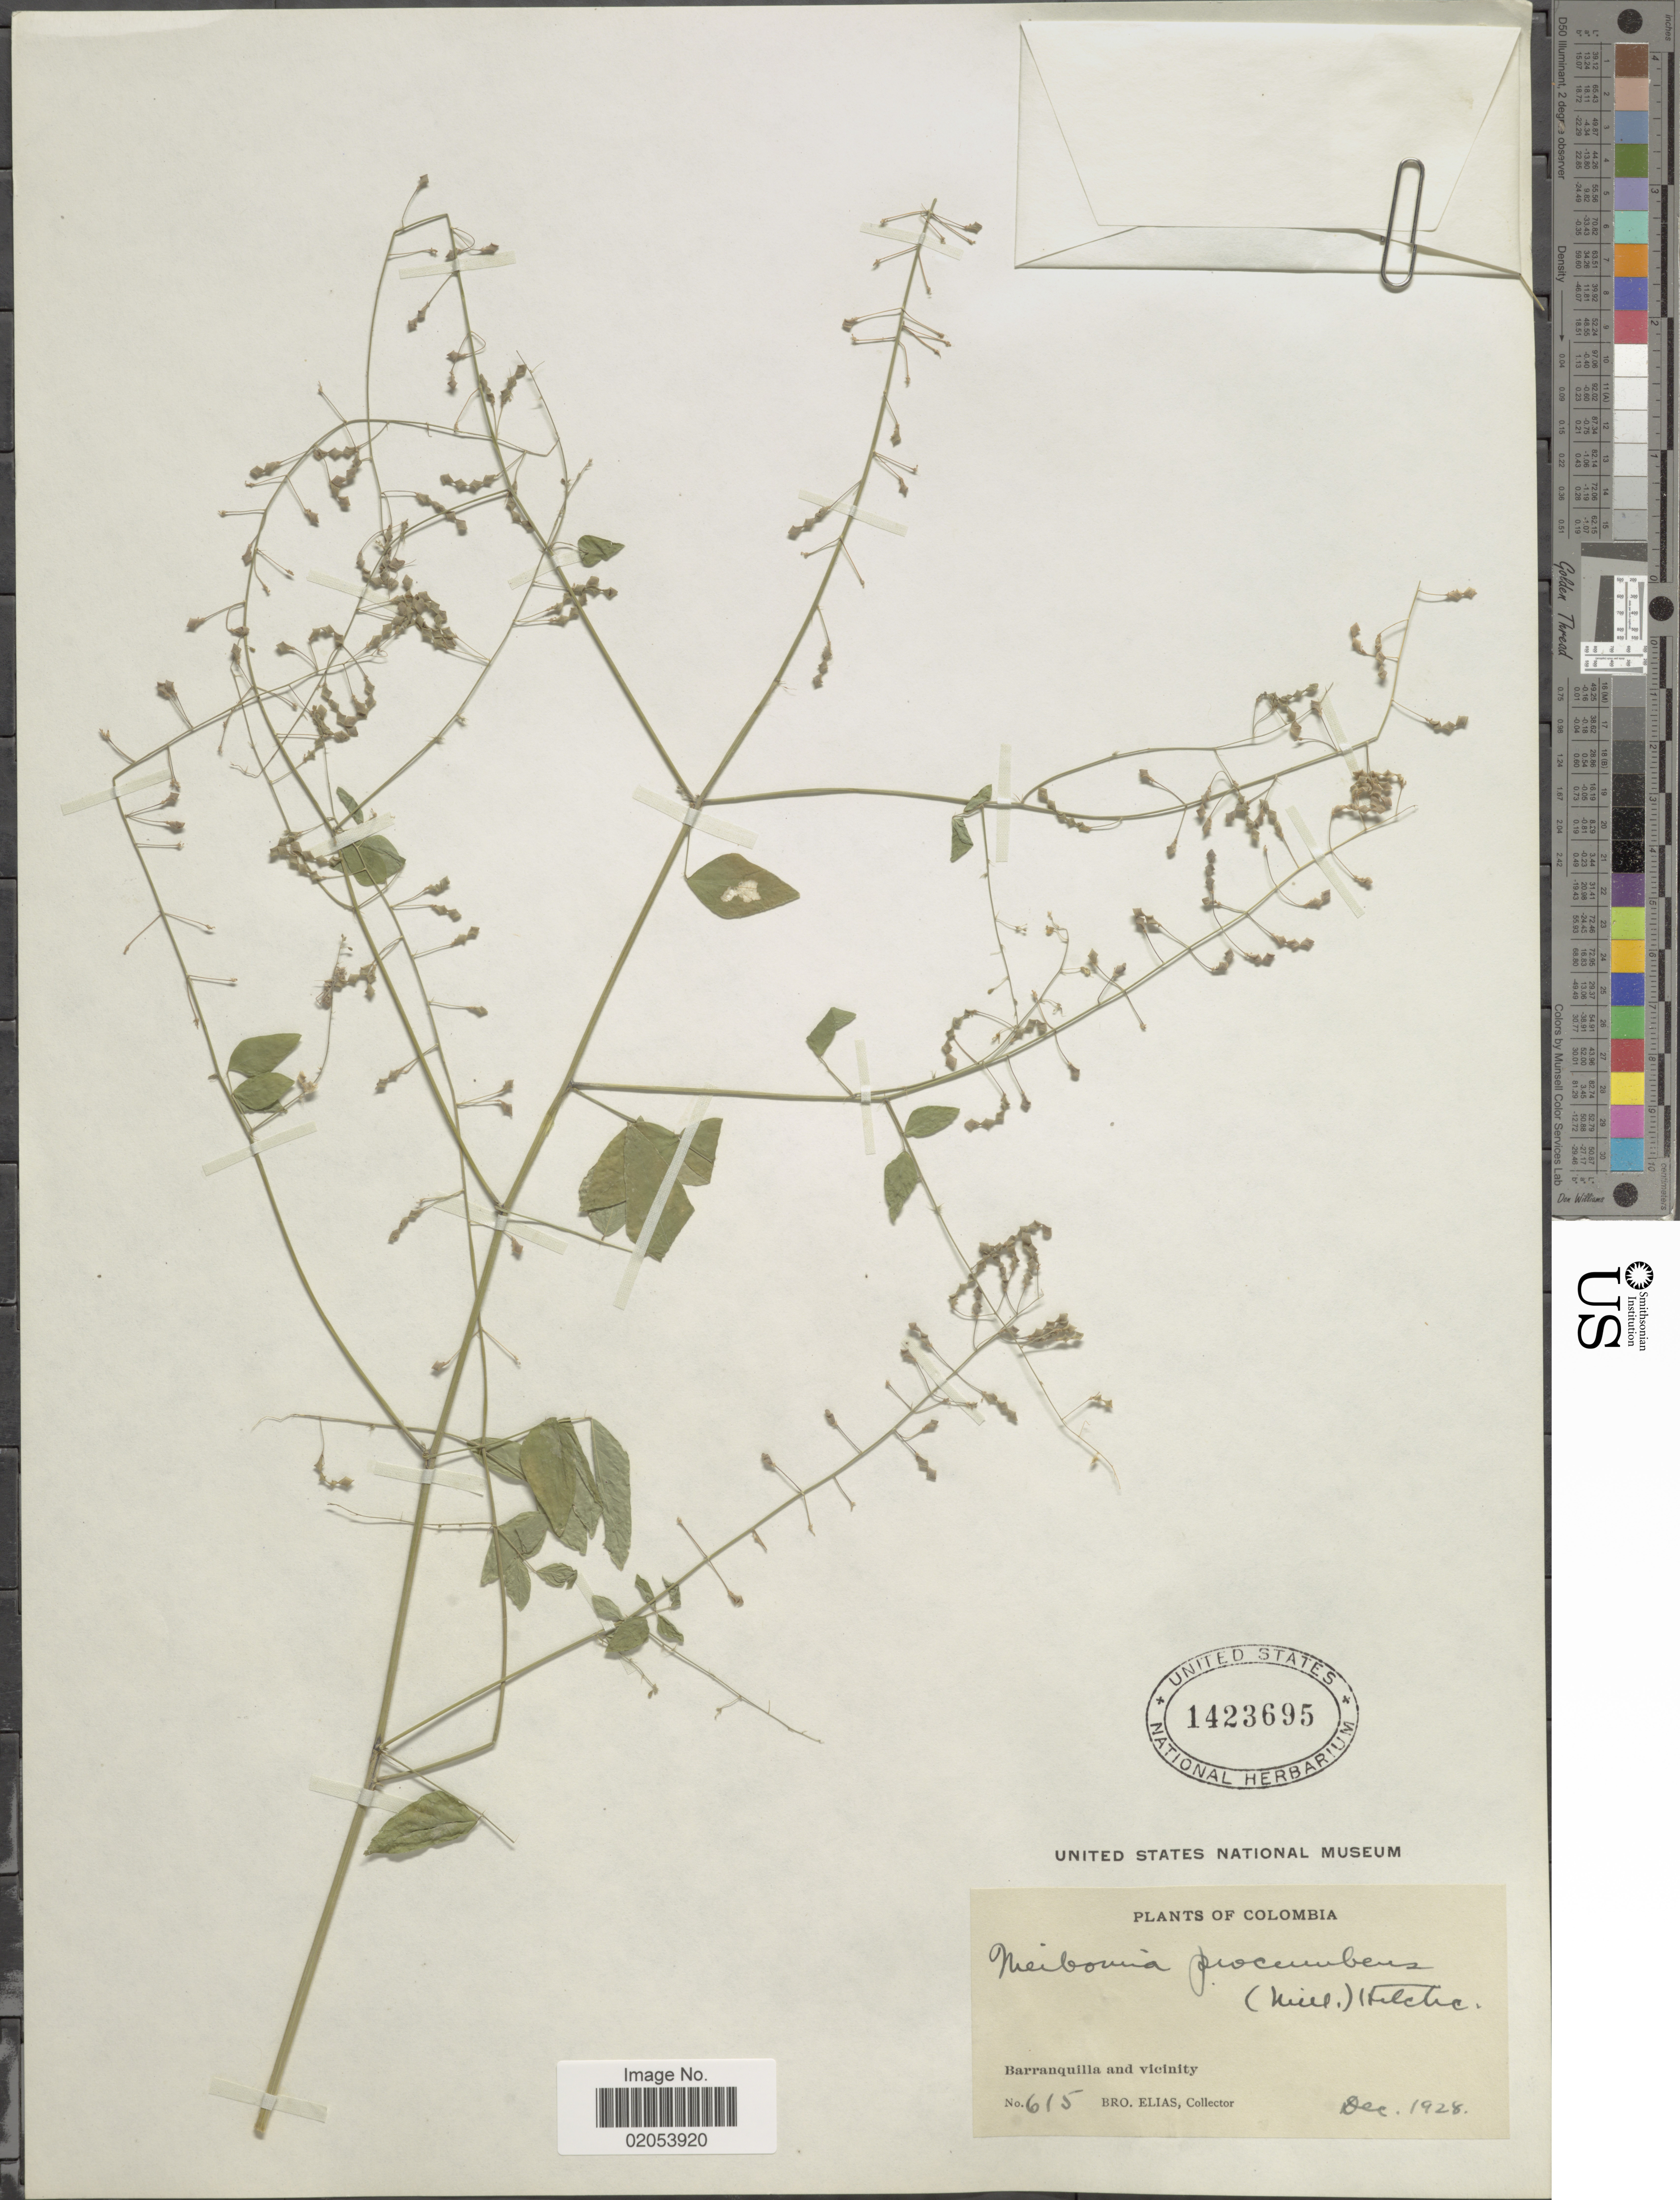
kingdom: Plantae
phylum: Tracheophyta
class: Magnoliopsida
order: Fabales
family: Fabaceae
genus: Desmodium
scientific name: Desmodium procumbens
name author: (Mill.) Hitchc.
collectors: Bro. Elias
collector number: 615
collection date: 1928-12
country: Venezuela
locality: Barranquilla and vicinity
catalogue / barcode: US 1423695